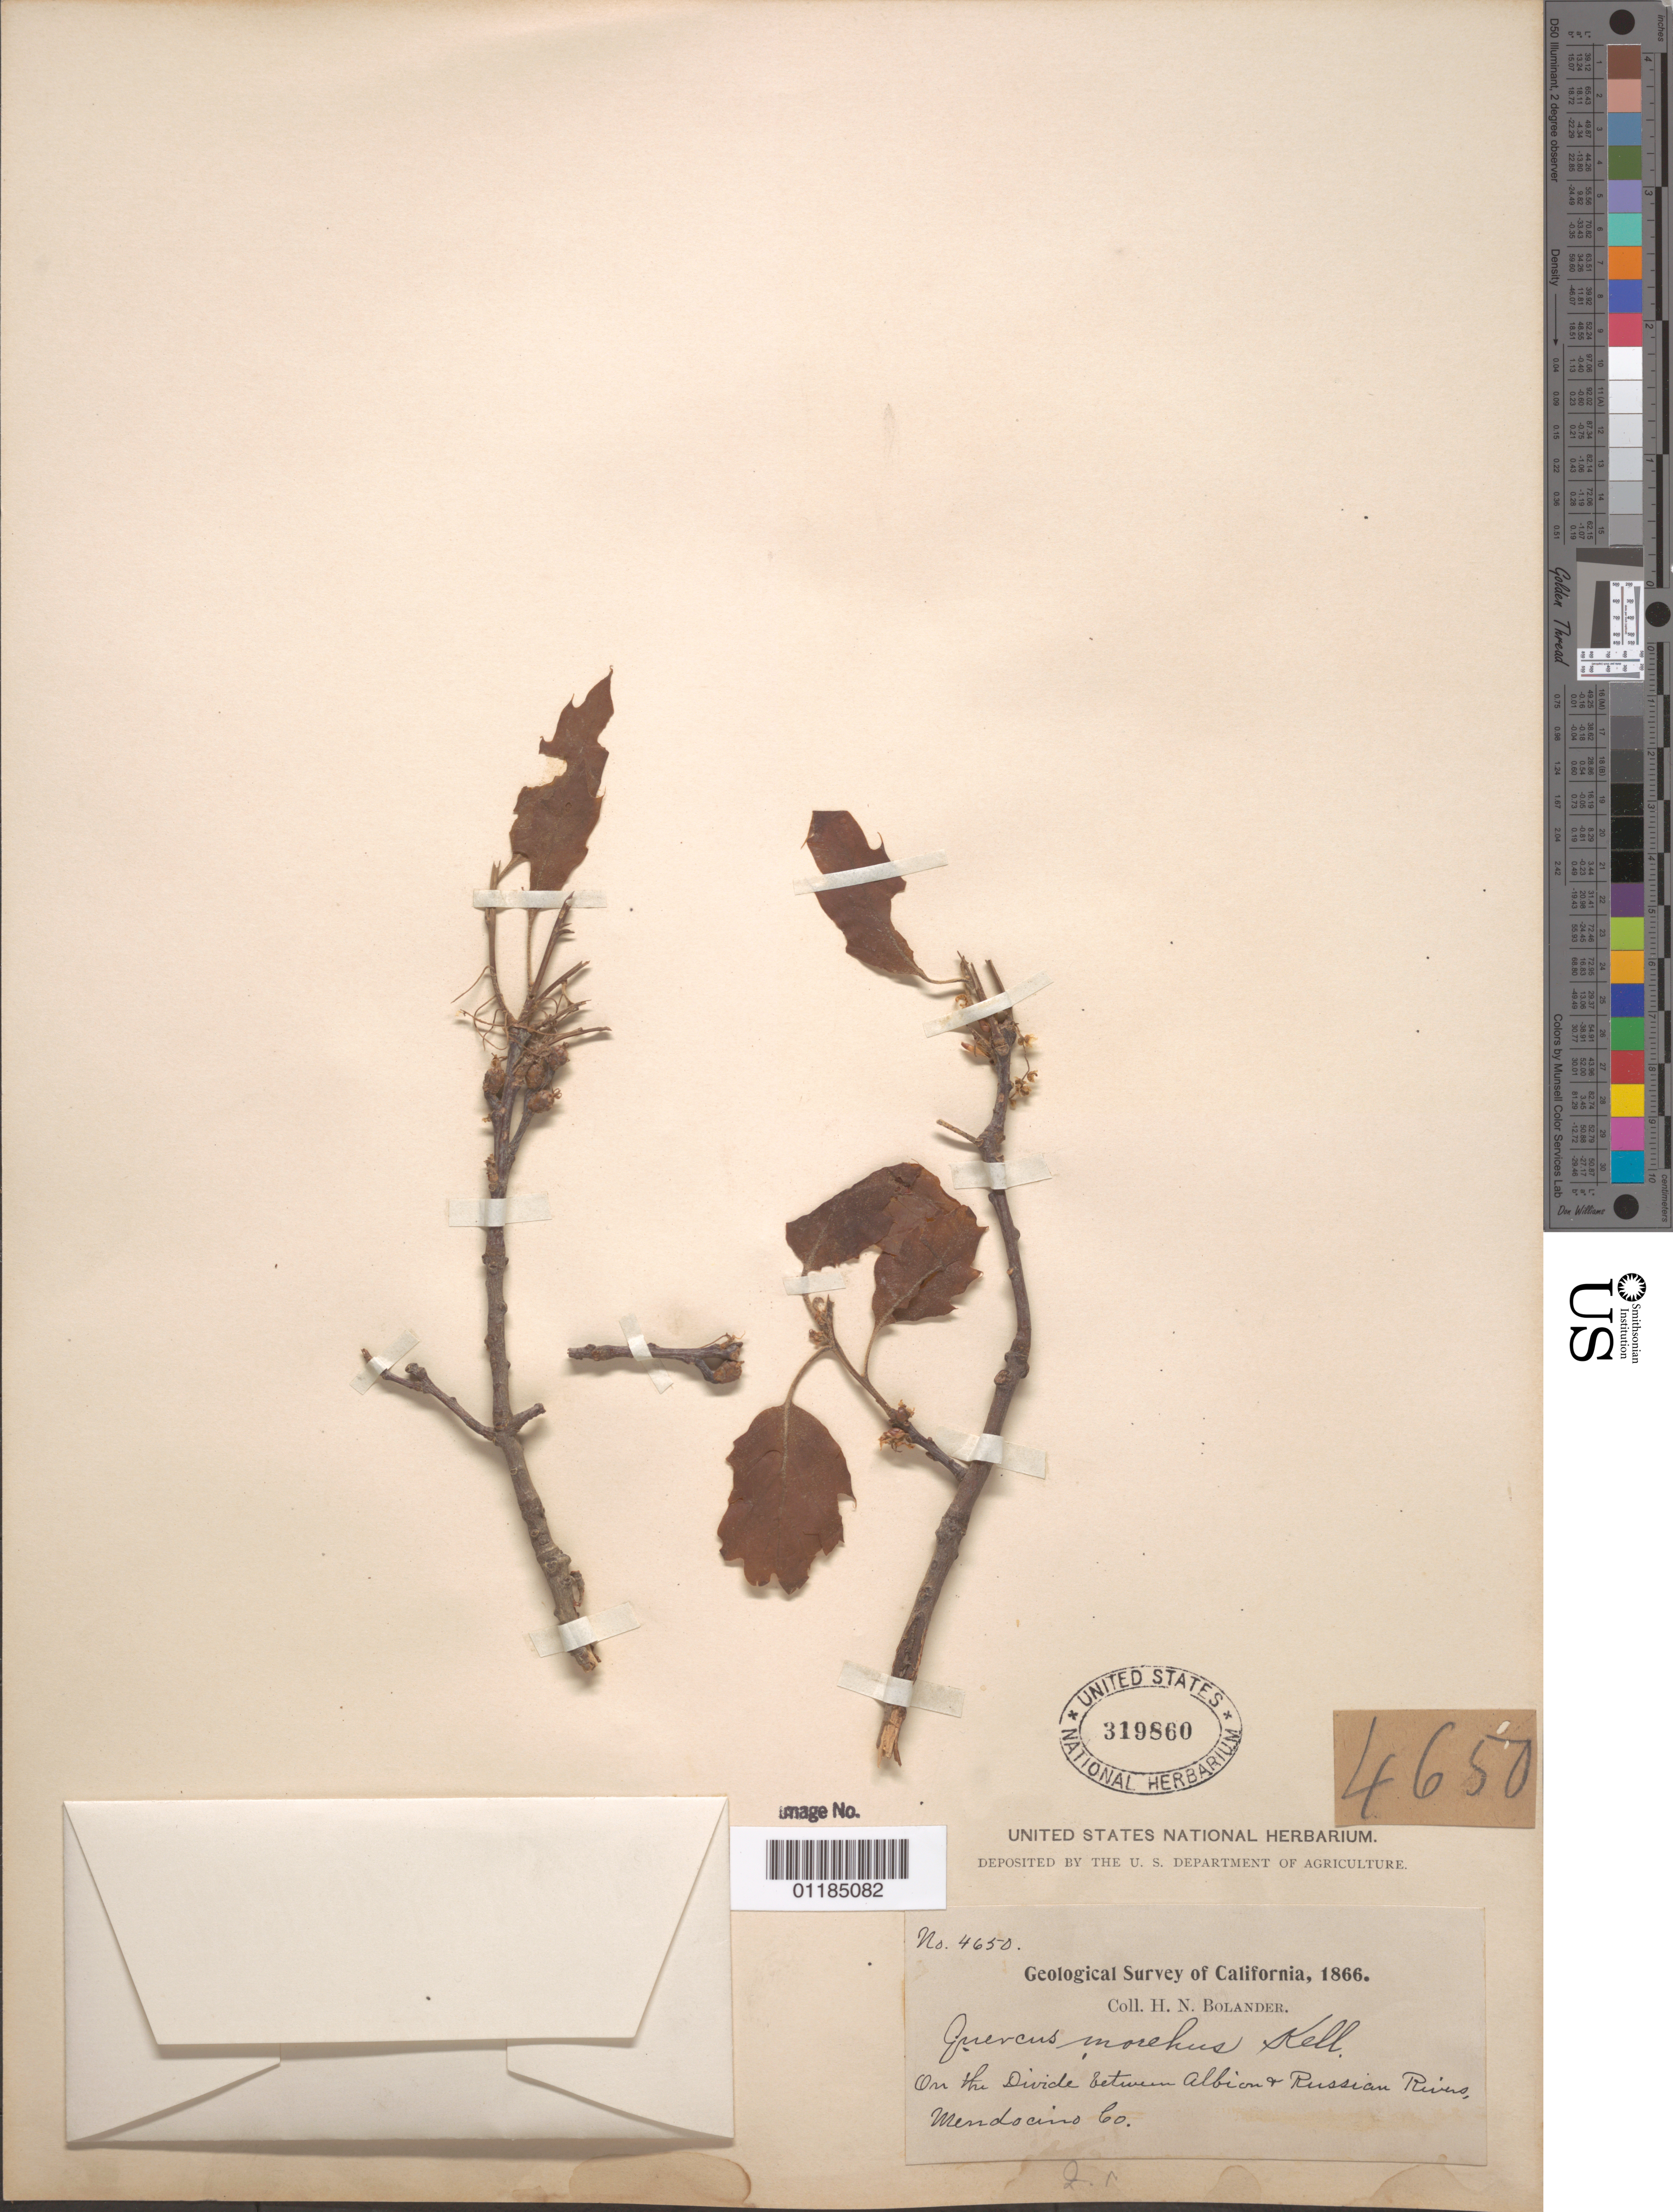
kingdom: Plantae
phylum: Tracheophyta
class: Magnoliopsida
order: Fagales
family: Fagaceae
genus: Quercus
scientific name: Quercus x moreha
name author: Kellogg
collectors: H. Bolander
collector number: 4650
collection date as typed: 1866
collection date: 1866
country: United States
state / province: California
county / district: Mendocino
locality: On the divide between Albion & Russian River.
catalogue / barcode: US 319860